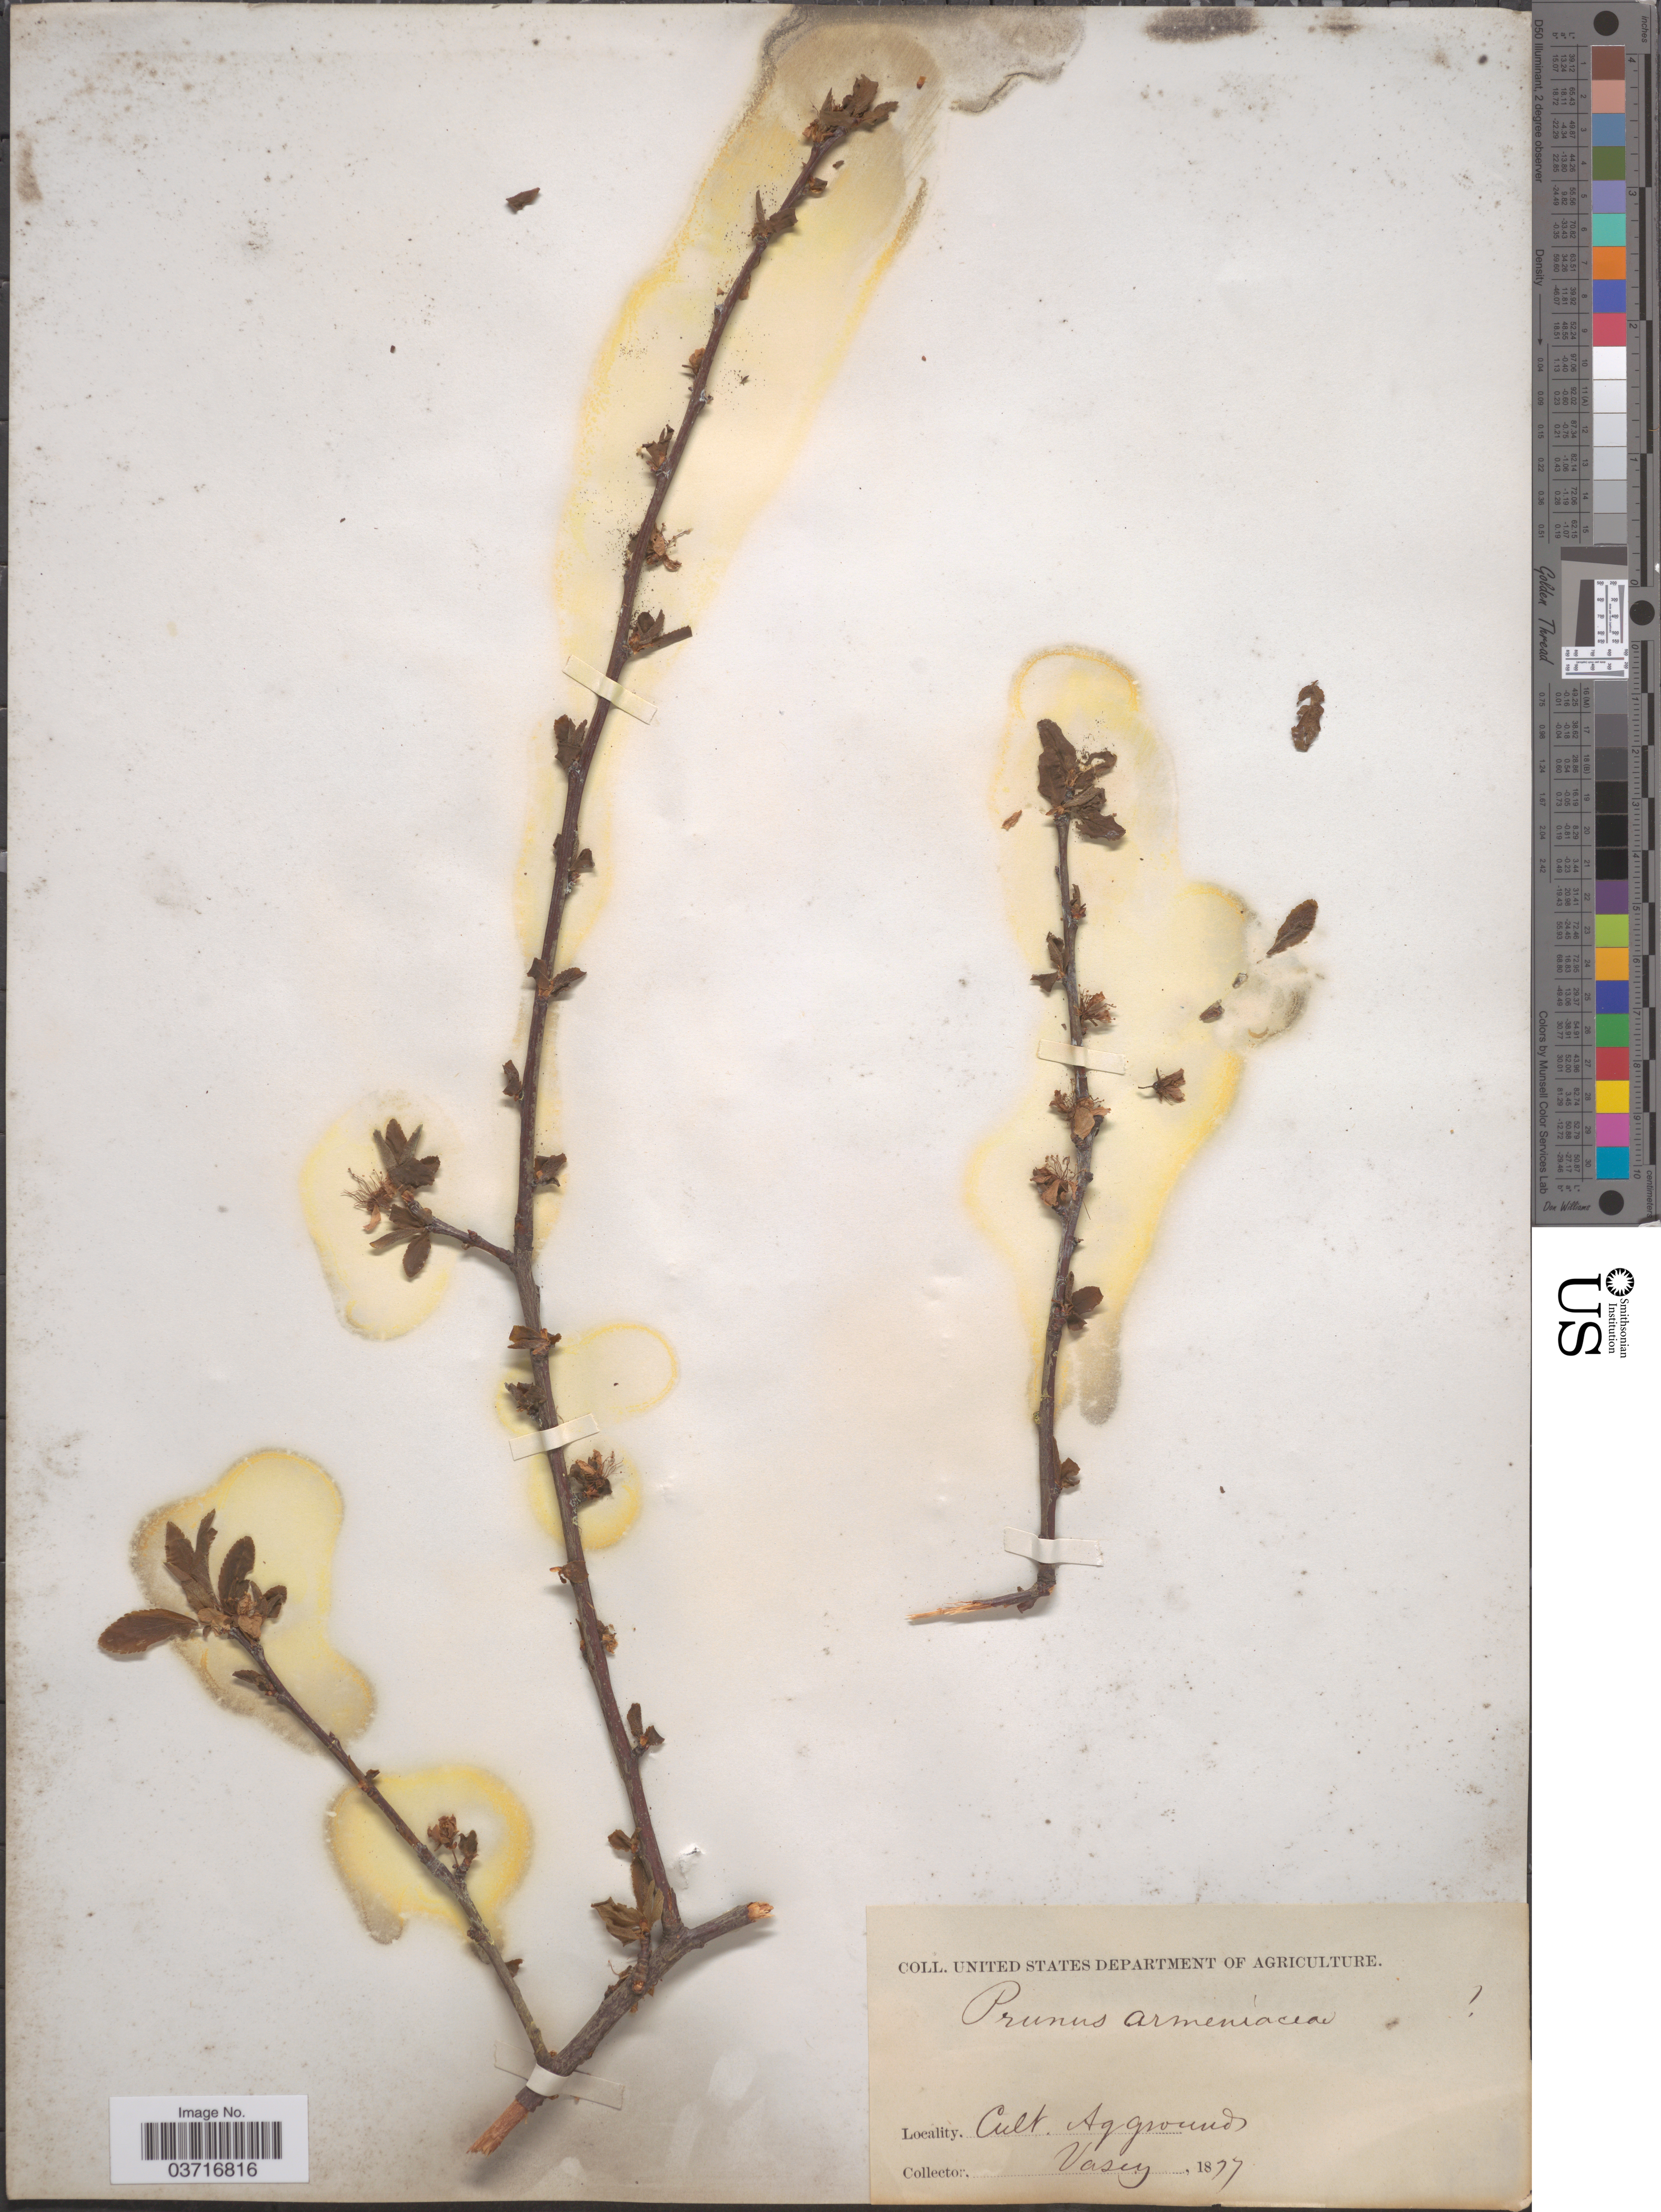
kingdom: Plantae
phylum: Tracheophyta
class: Magnoliopsida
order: Rosales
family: Rosaceae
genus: Prunus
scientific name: Prunus armeniaca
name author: L.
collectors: Vasey, --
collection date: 1877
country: United States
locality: Ag grounds.